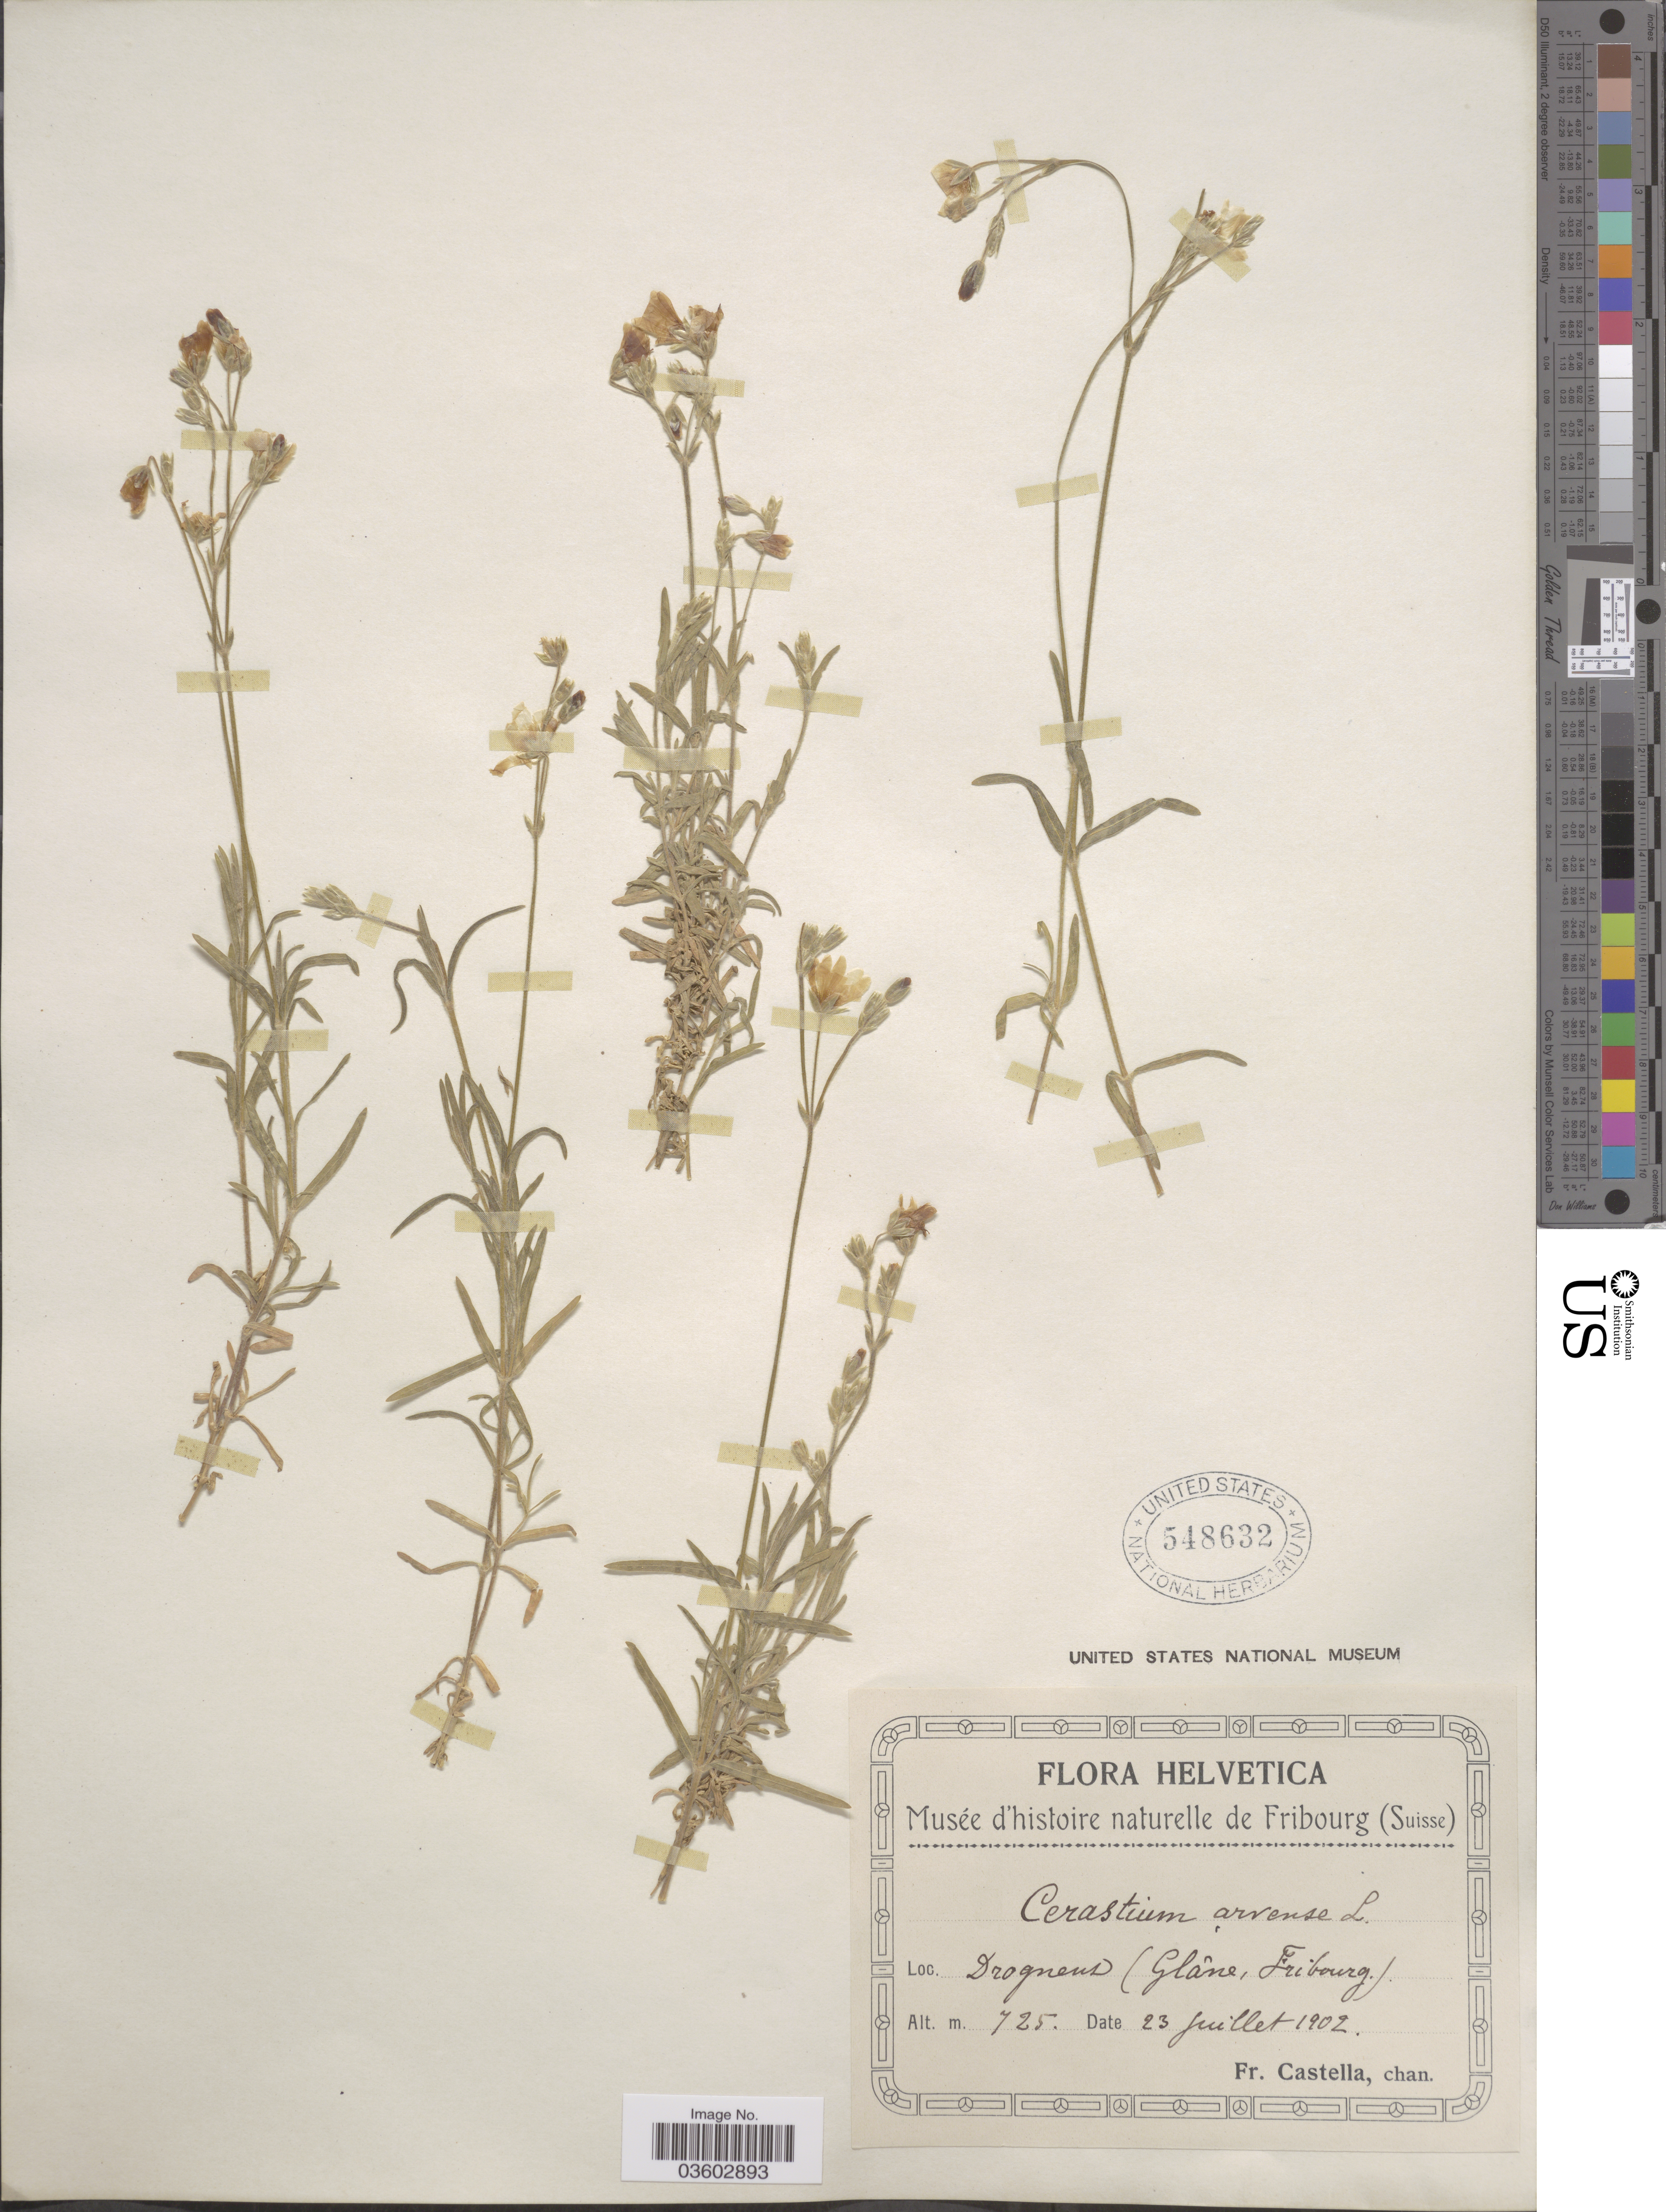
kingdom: Plantae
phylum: Tracheophyta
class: Magnoliopsida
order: Caryophyllales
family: Caryophyllaceae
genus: Cerastium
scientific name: Cerastium arvense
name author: L.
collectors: Fr. Castella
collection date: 1902-07-23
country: Switzerland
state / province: Fribourg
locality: Helvetica. Drognens (Glane).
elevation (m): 725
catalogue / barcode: US 548632